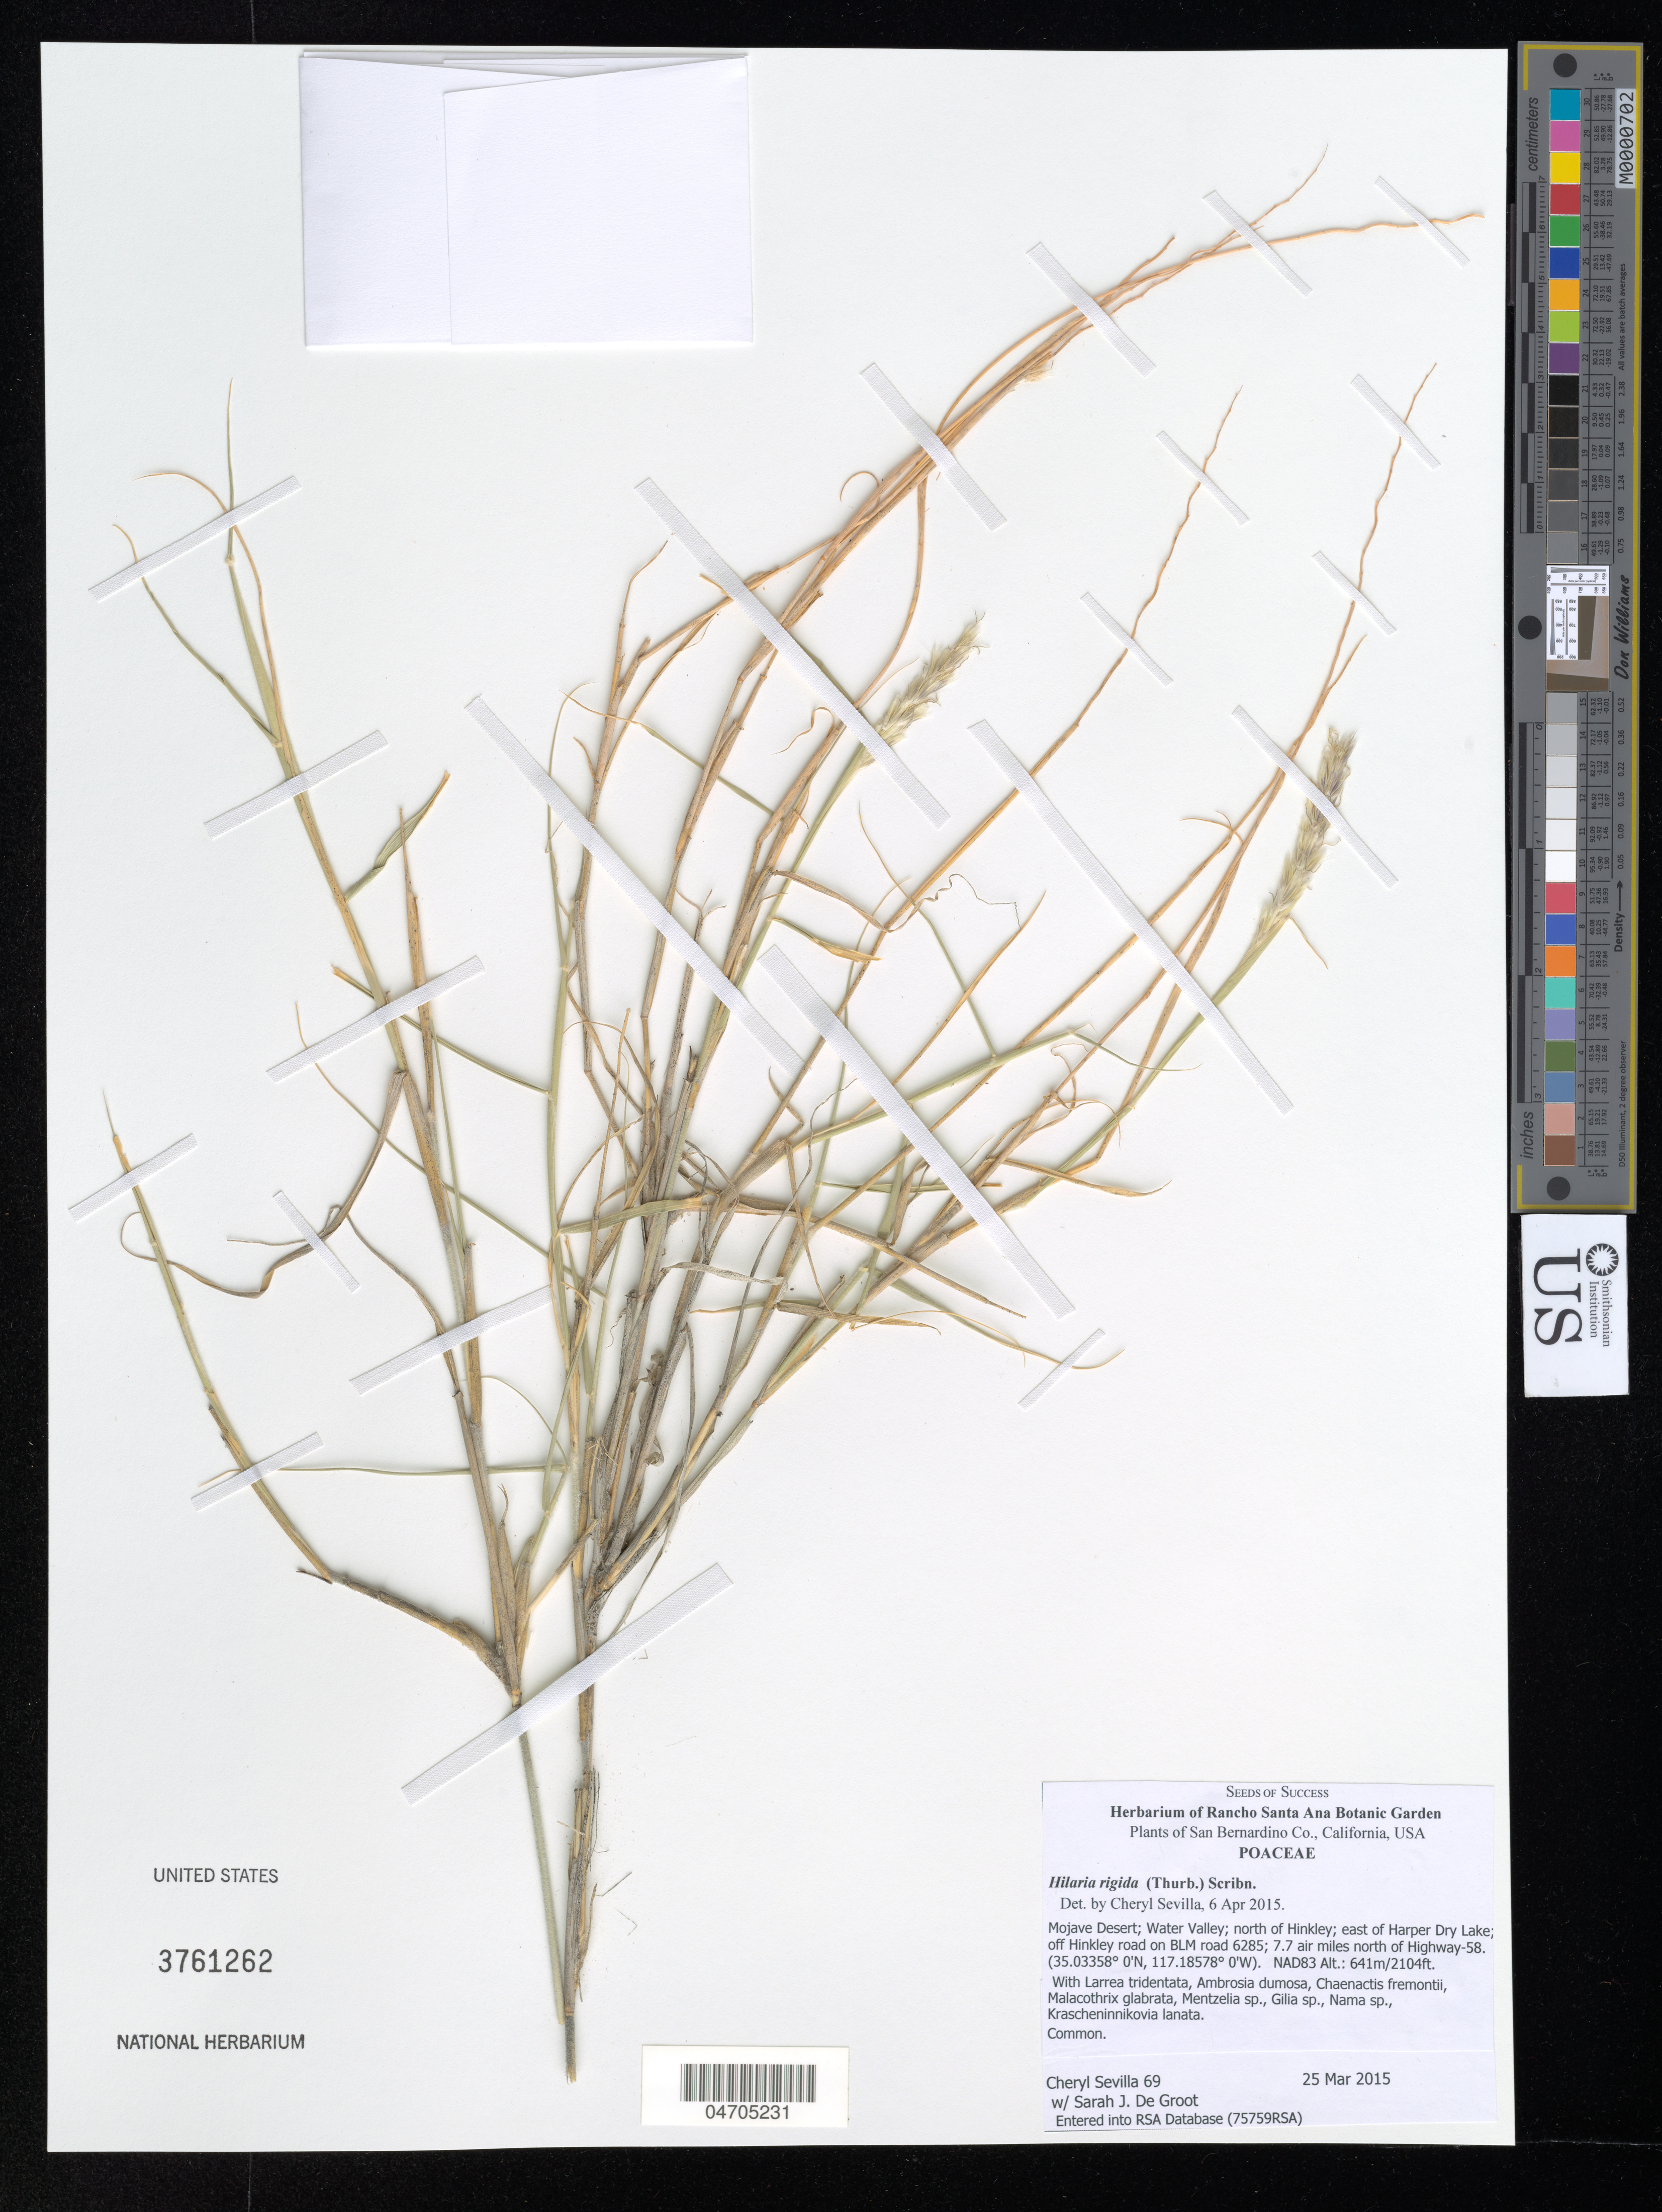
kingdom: Plantae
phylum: Tracheophyta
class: Liliopsida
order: Poales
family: Poaceae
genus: Hilaria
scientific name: Hilaria rigida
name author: (Thurb.) Benth. ex Scribn.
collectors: C. Sevilla & S. De Groot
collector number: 69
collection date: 2015-03-25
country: United States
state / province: California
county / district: San Bernardino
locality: San Bernardino Co. Mojave Desert; Water Valley; north of Hinkley; east of Harper Dry Lake; off Hinkley road on BLM road 6285; 7.7 air miles north of Highway-58.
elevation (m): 641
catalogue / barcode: US 3761262